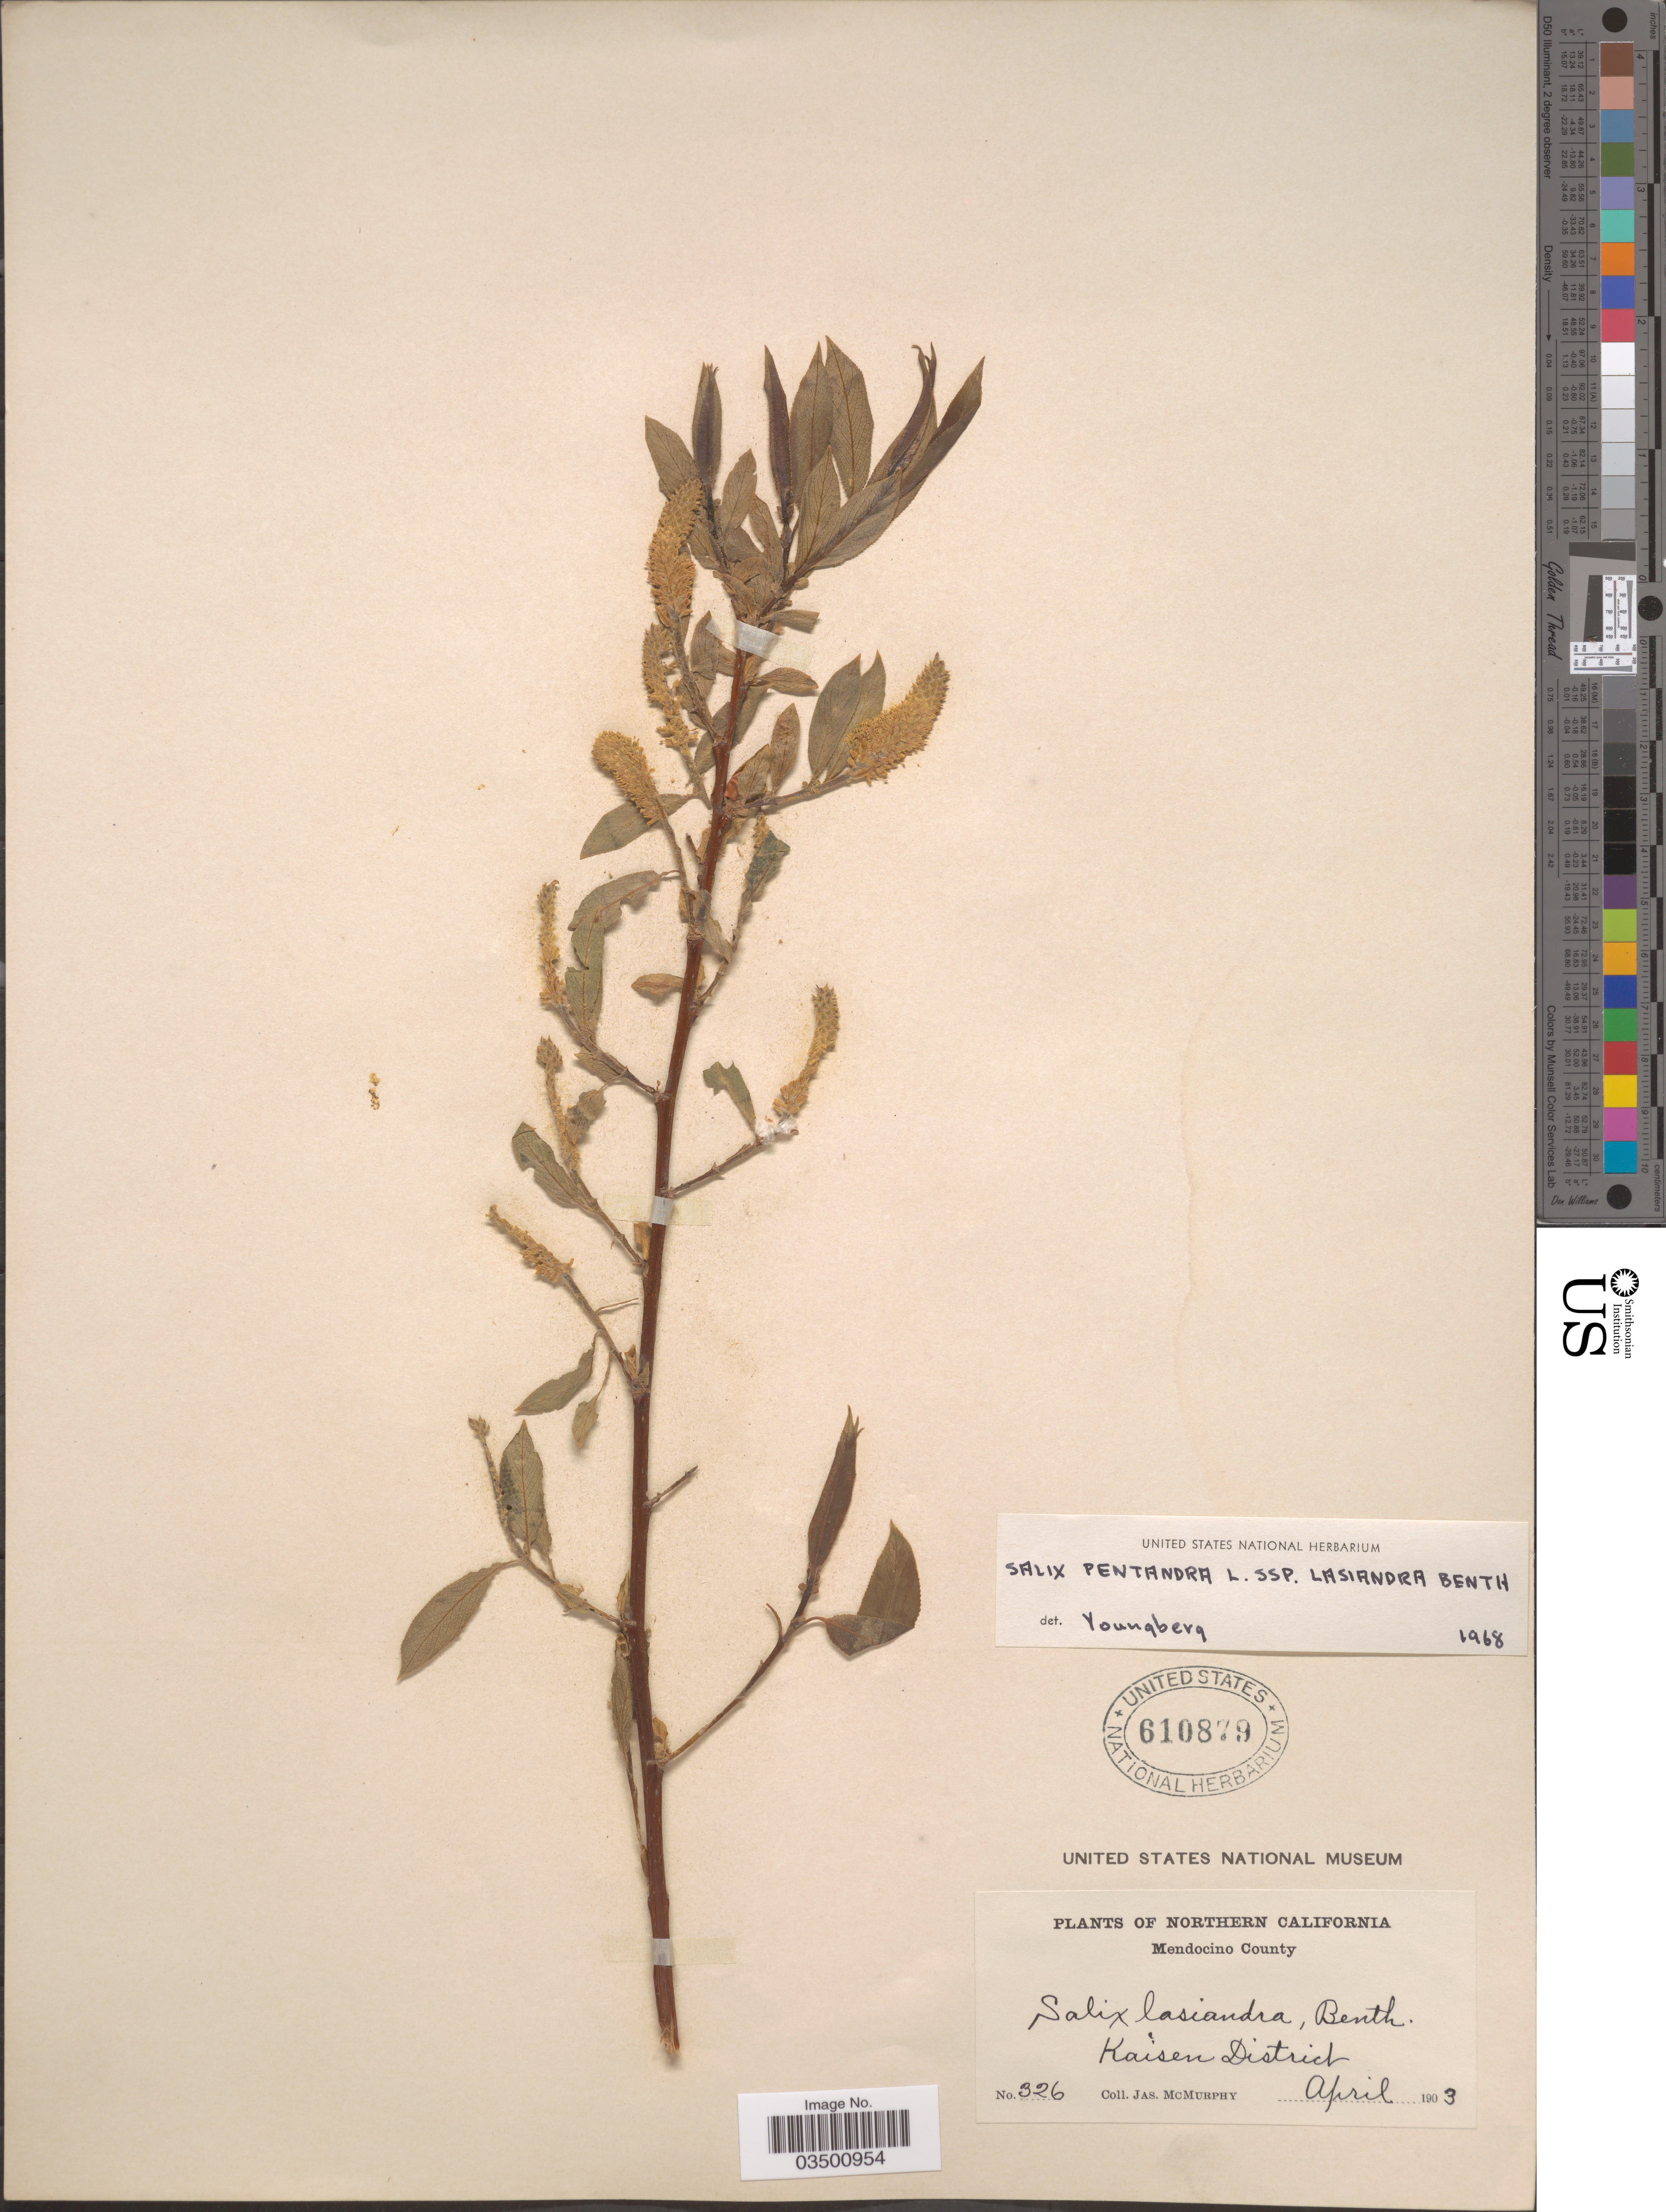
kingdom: Plantae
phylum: Tracheophyta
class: Magnoliopsida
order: Malpighiales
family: Salicaceae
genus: Salix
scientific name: Salix lasiandra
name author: Benth.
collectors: J. McMurphy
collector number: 326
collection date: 1903-04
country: United States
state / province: California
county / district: Mendocino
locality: Northern California. Mendocino County. Kaisen District.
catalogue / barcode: US 610879